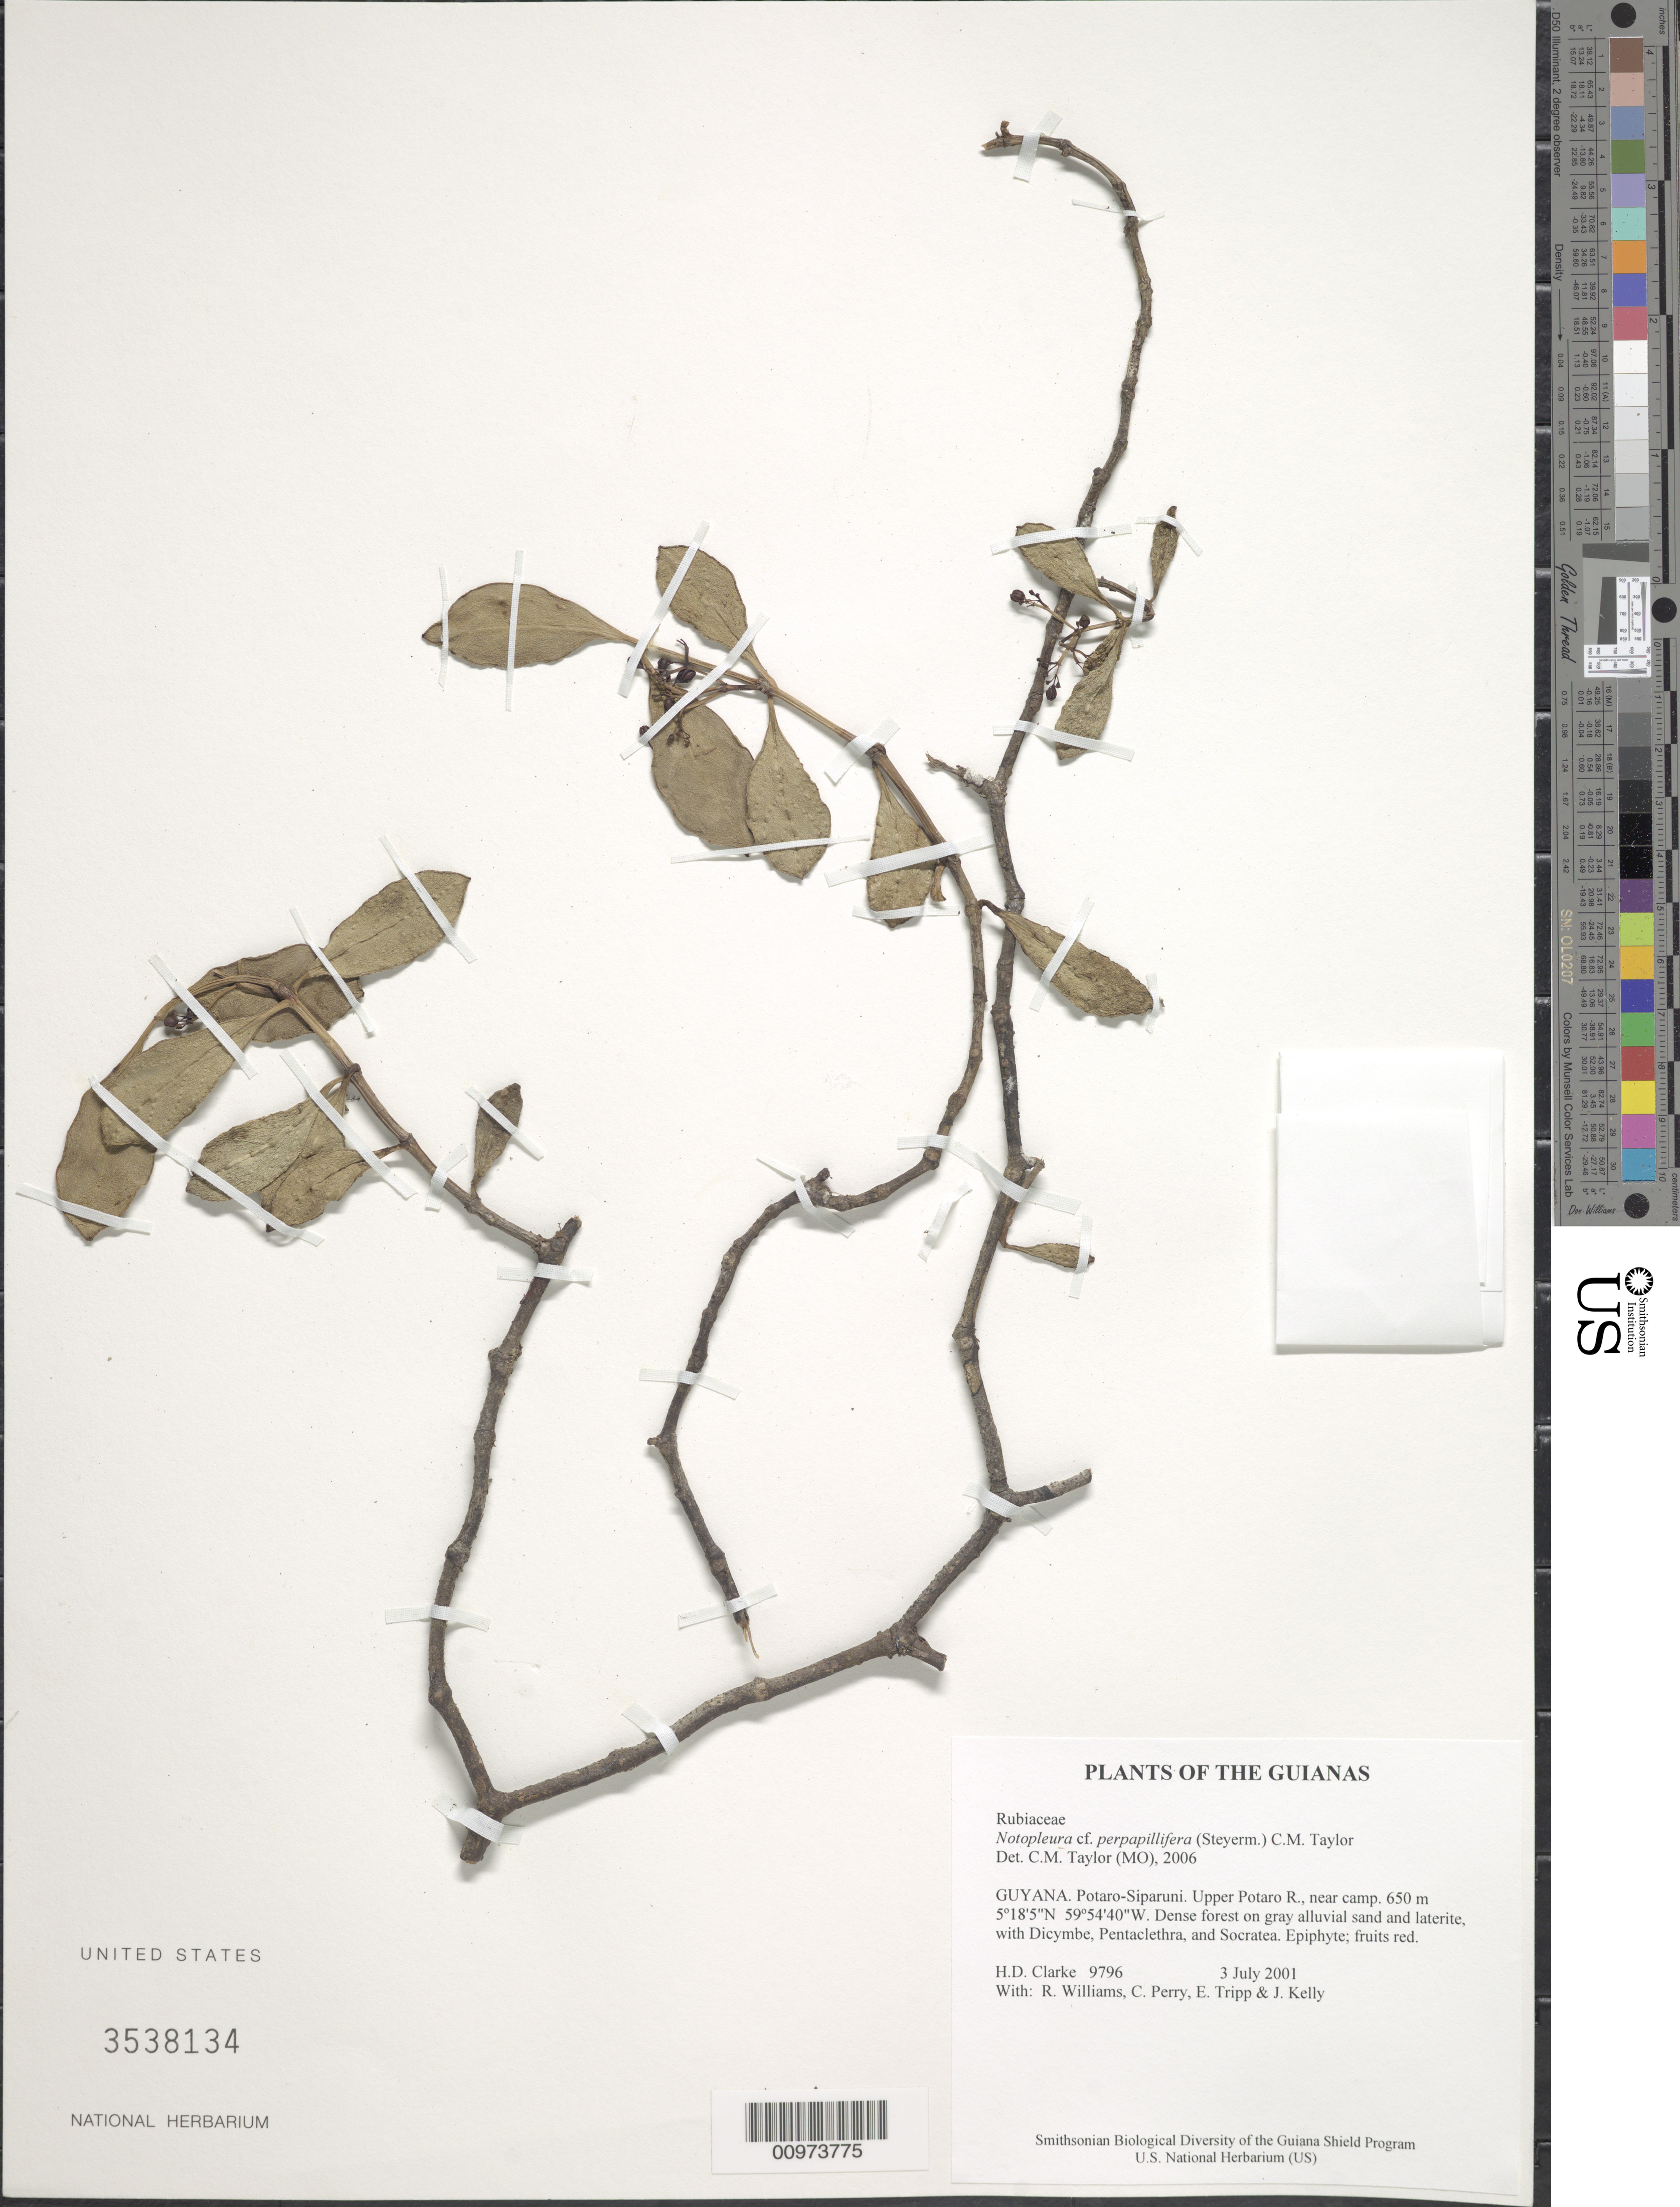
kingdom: Plantae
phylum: Tracheophyta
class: Magnoliopsida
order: Gentianales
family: Rubiaceae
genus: Notopleura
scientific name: Notopleura perpapillifera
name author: (Steyerm.) C.M. Taylor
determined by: Taylor, Charlotte M.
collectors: H. D. Clarke, R. Williams, C. Perry, E. Tripp & J. Kelly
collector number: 9796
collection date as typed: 3 July 2001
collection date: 2001-07-03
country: Guyana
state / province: Potaro-Siparuni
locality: Upper Potaro R., near camp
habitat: Dense forest on gray alluvial sand and laterite, with Dicymbe, Pentaclethra, and Socratea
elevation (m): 650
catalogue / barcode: US 3538134